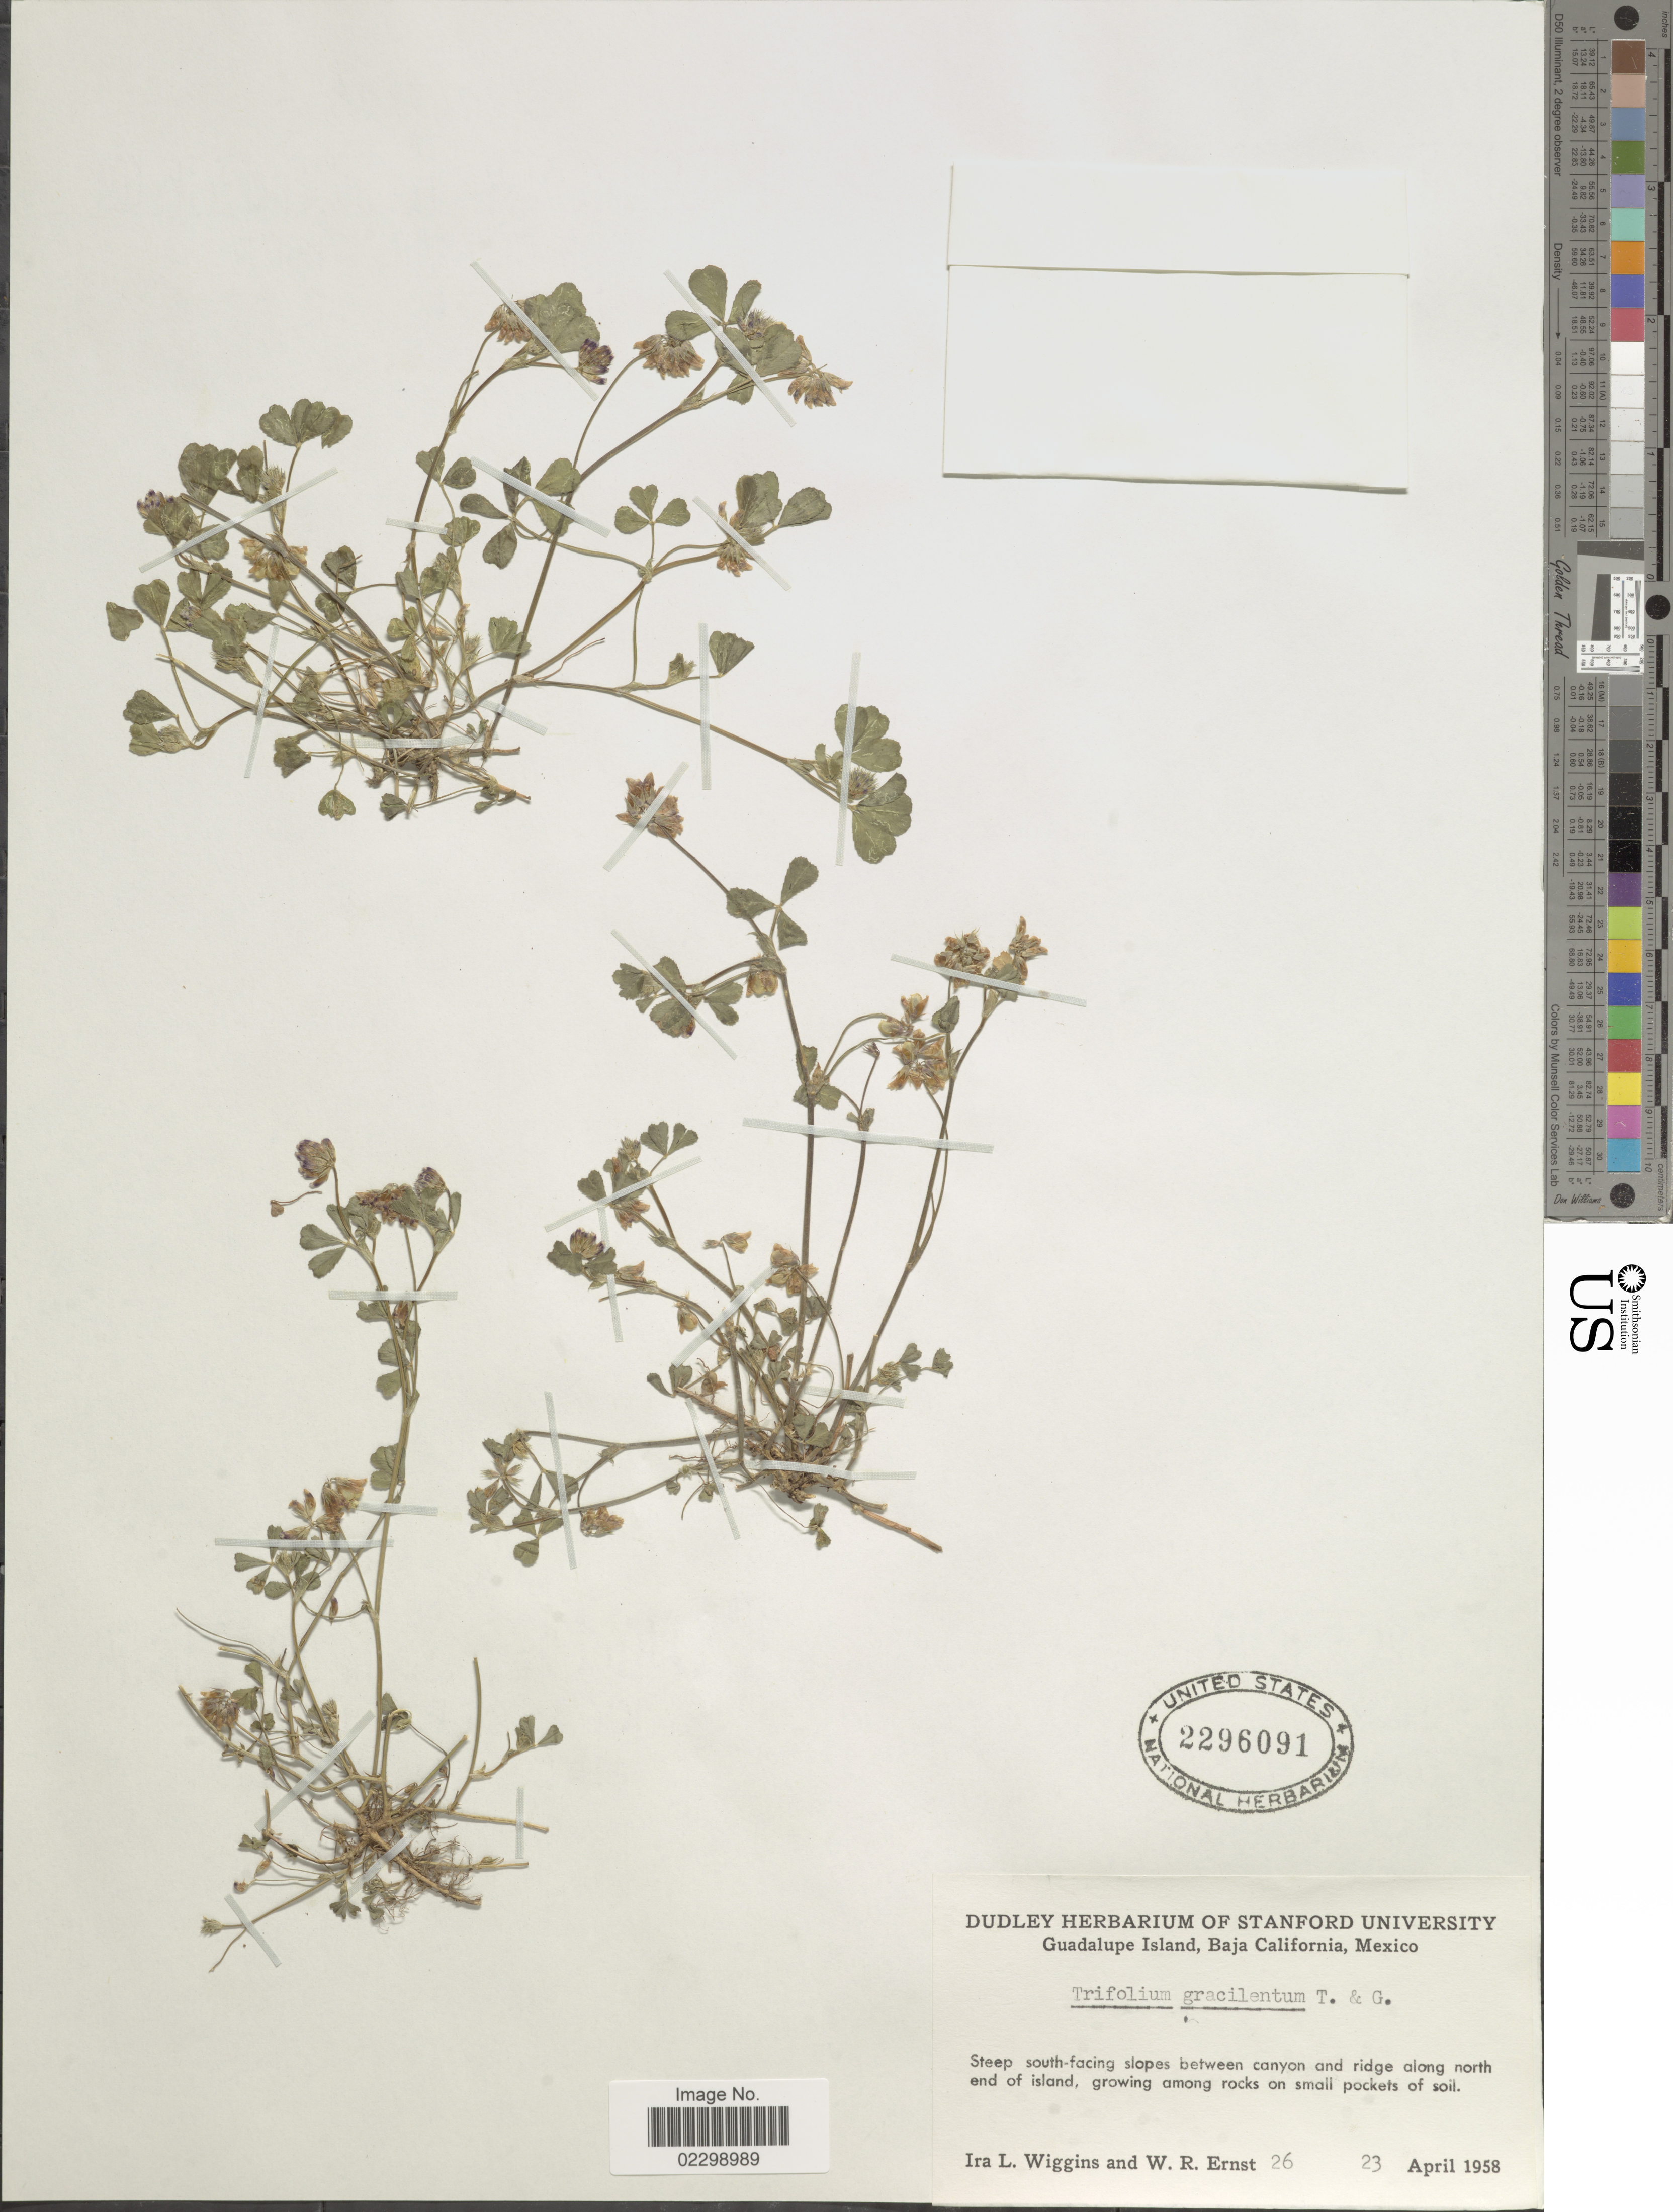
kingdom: Plantae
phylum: Tracheophyta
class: Magnoliopsida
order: Fabales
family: Fabaceae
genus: Trifolium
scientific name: Trifolium gracilentum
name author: Torr. & A. Gray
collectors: I. L. Wiggins & W. R. Ernst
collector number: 26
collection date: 1958-04-23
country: Mexico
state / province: Baja California Norte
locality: Guadalupe Island, steep south-facing slopes between canyon and ridge along north end of island, growing among rocks on small pockets of soil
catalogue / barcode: US 2296091